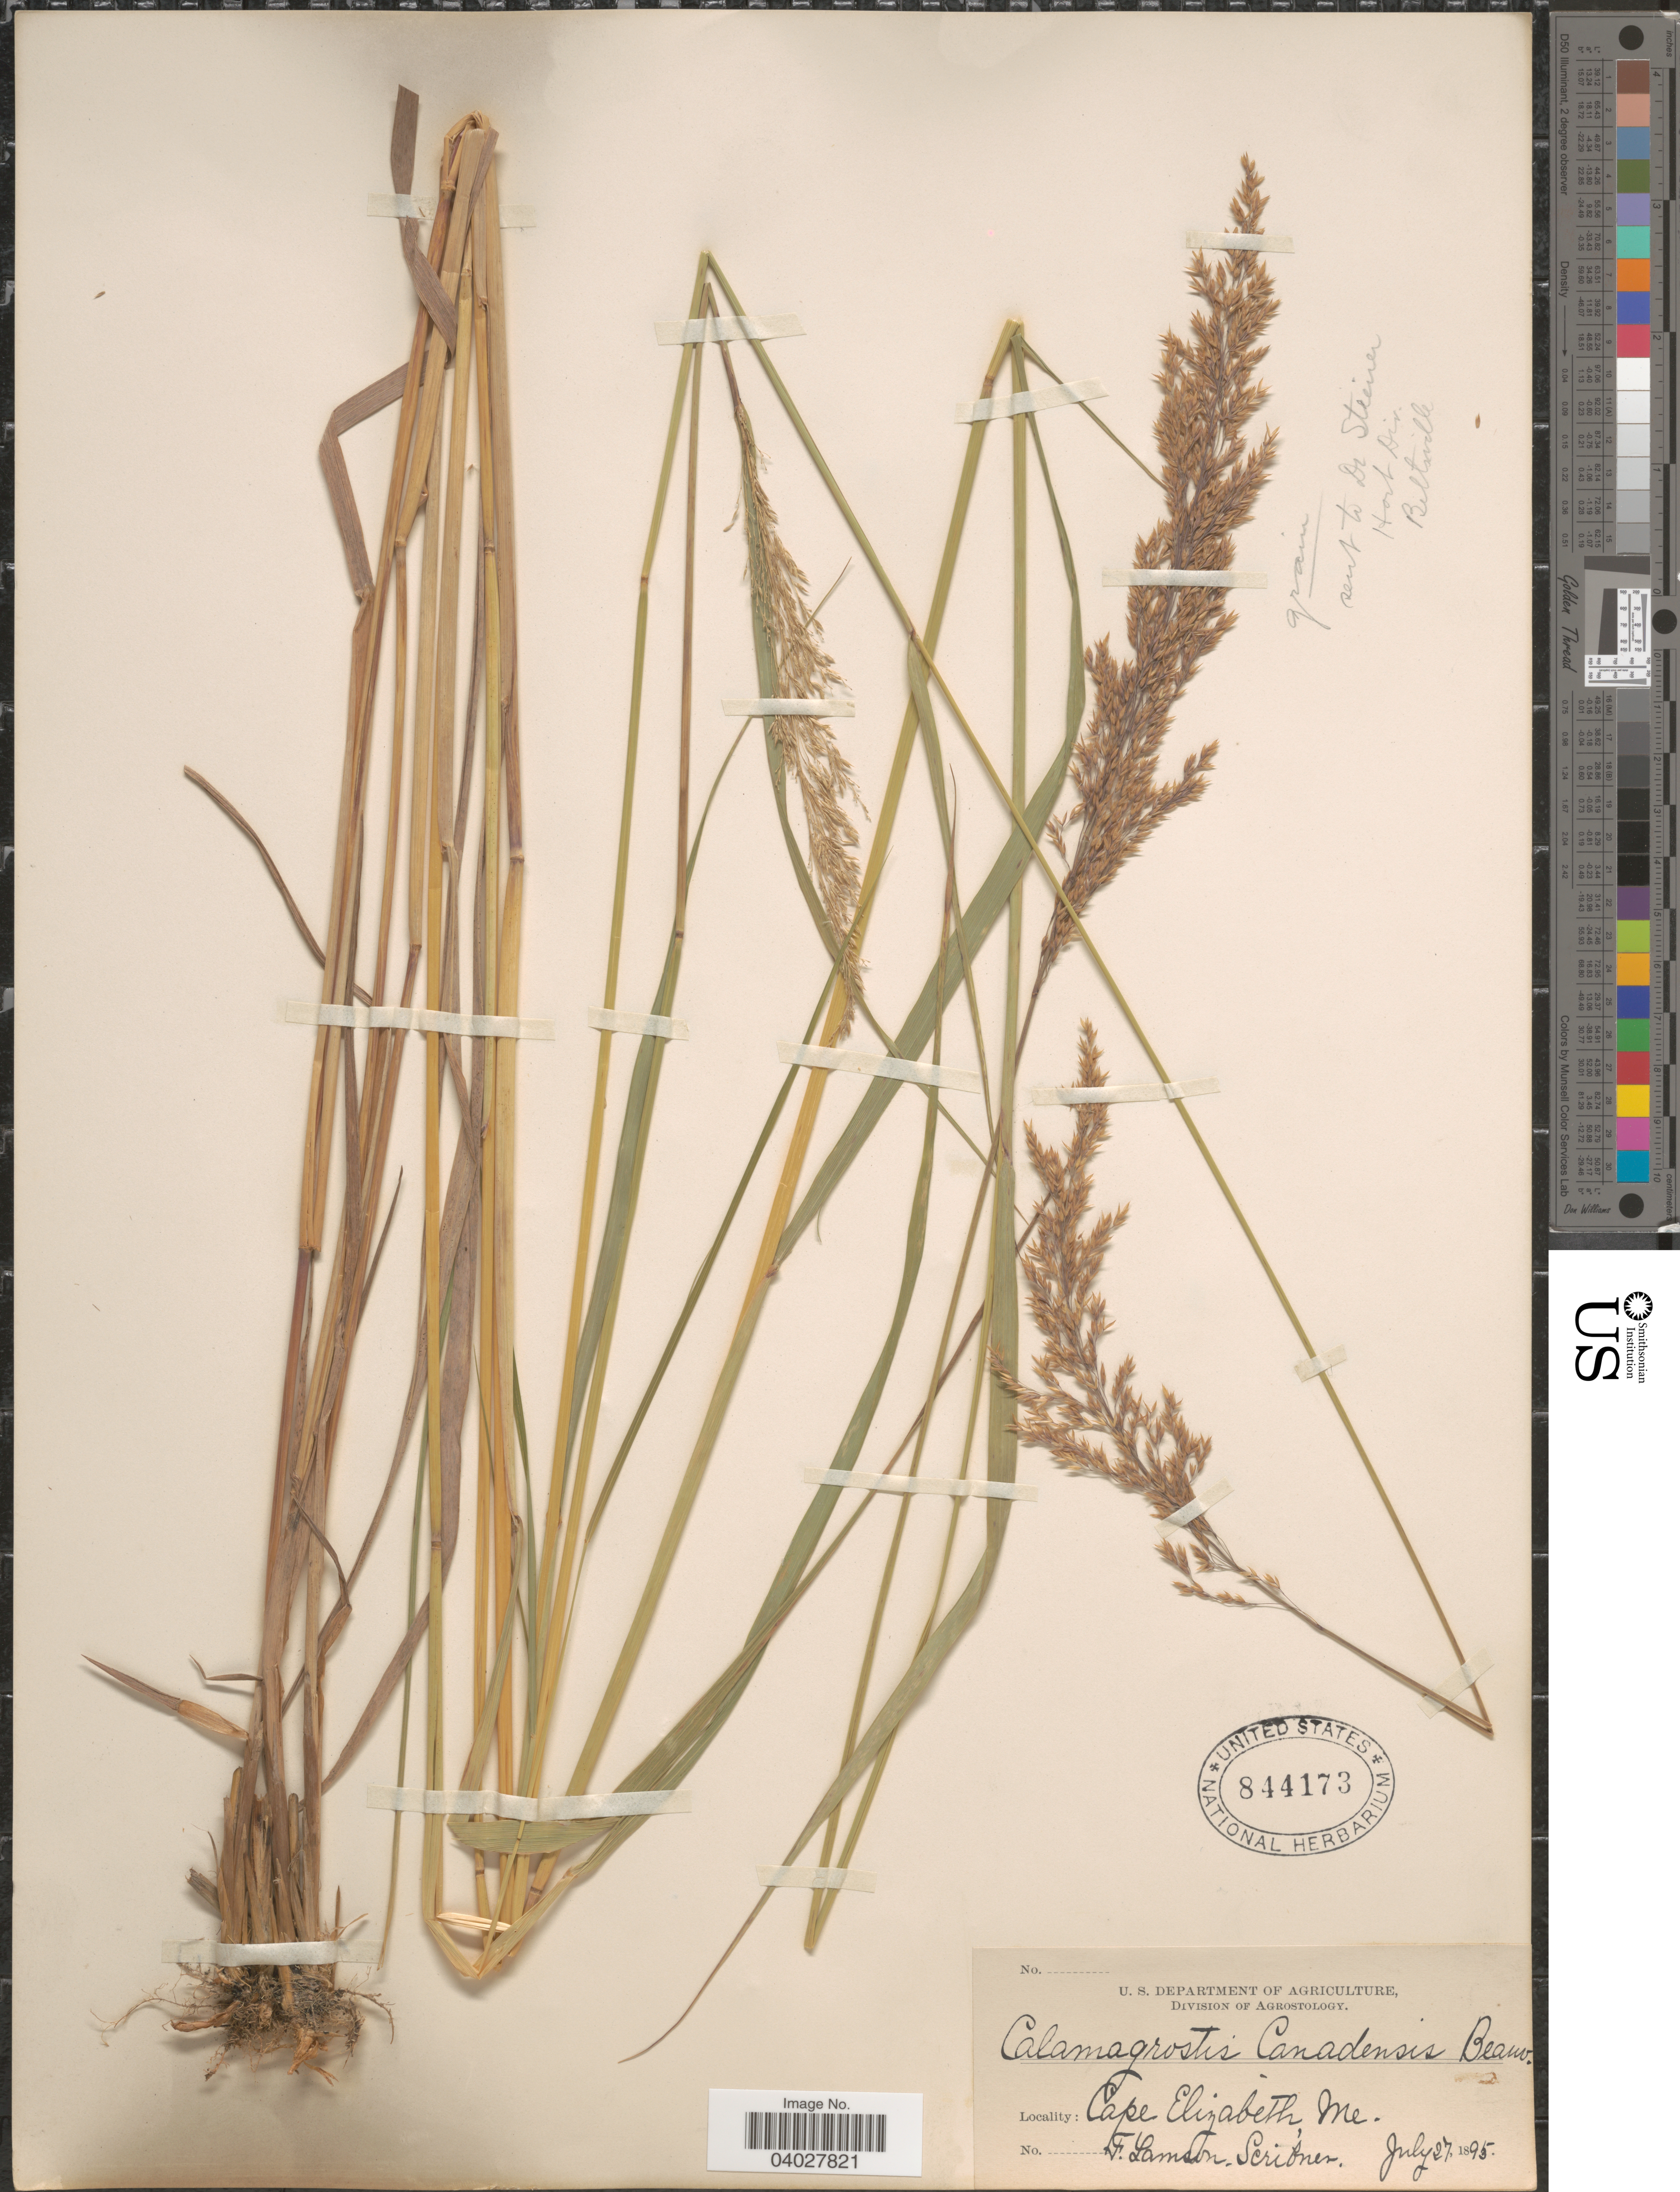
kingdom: Plantae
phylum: Tracheophyta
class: Liliopsida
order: Poales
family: Poaceae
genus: Calamagrostis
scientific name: Calamagrostis canadensis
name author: (Michx.) P. Beauv.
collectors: F. Lamson-Scribner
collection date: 1895-07-27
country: United States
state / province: Maine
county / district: Cumberland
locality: Cape Elizabeth.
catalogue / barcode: US 844173